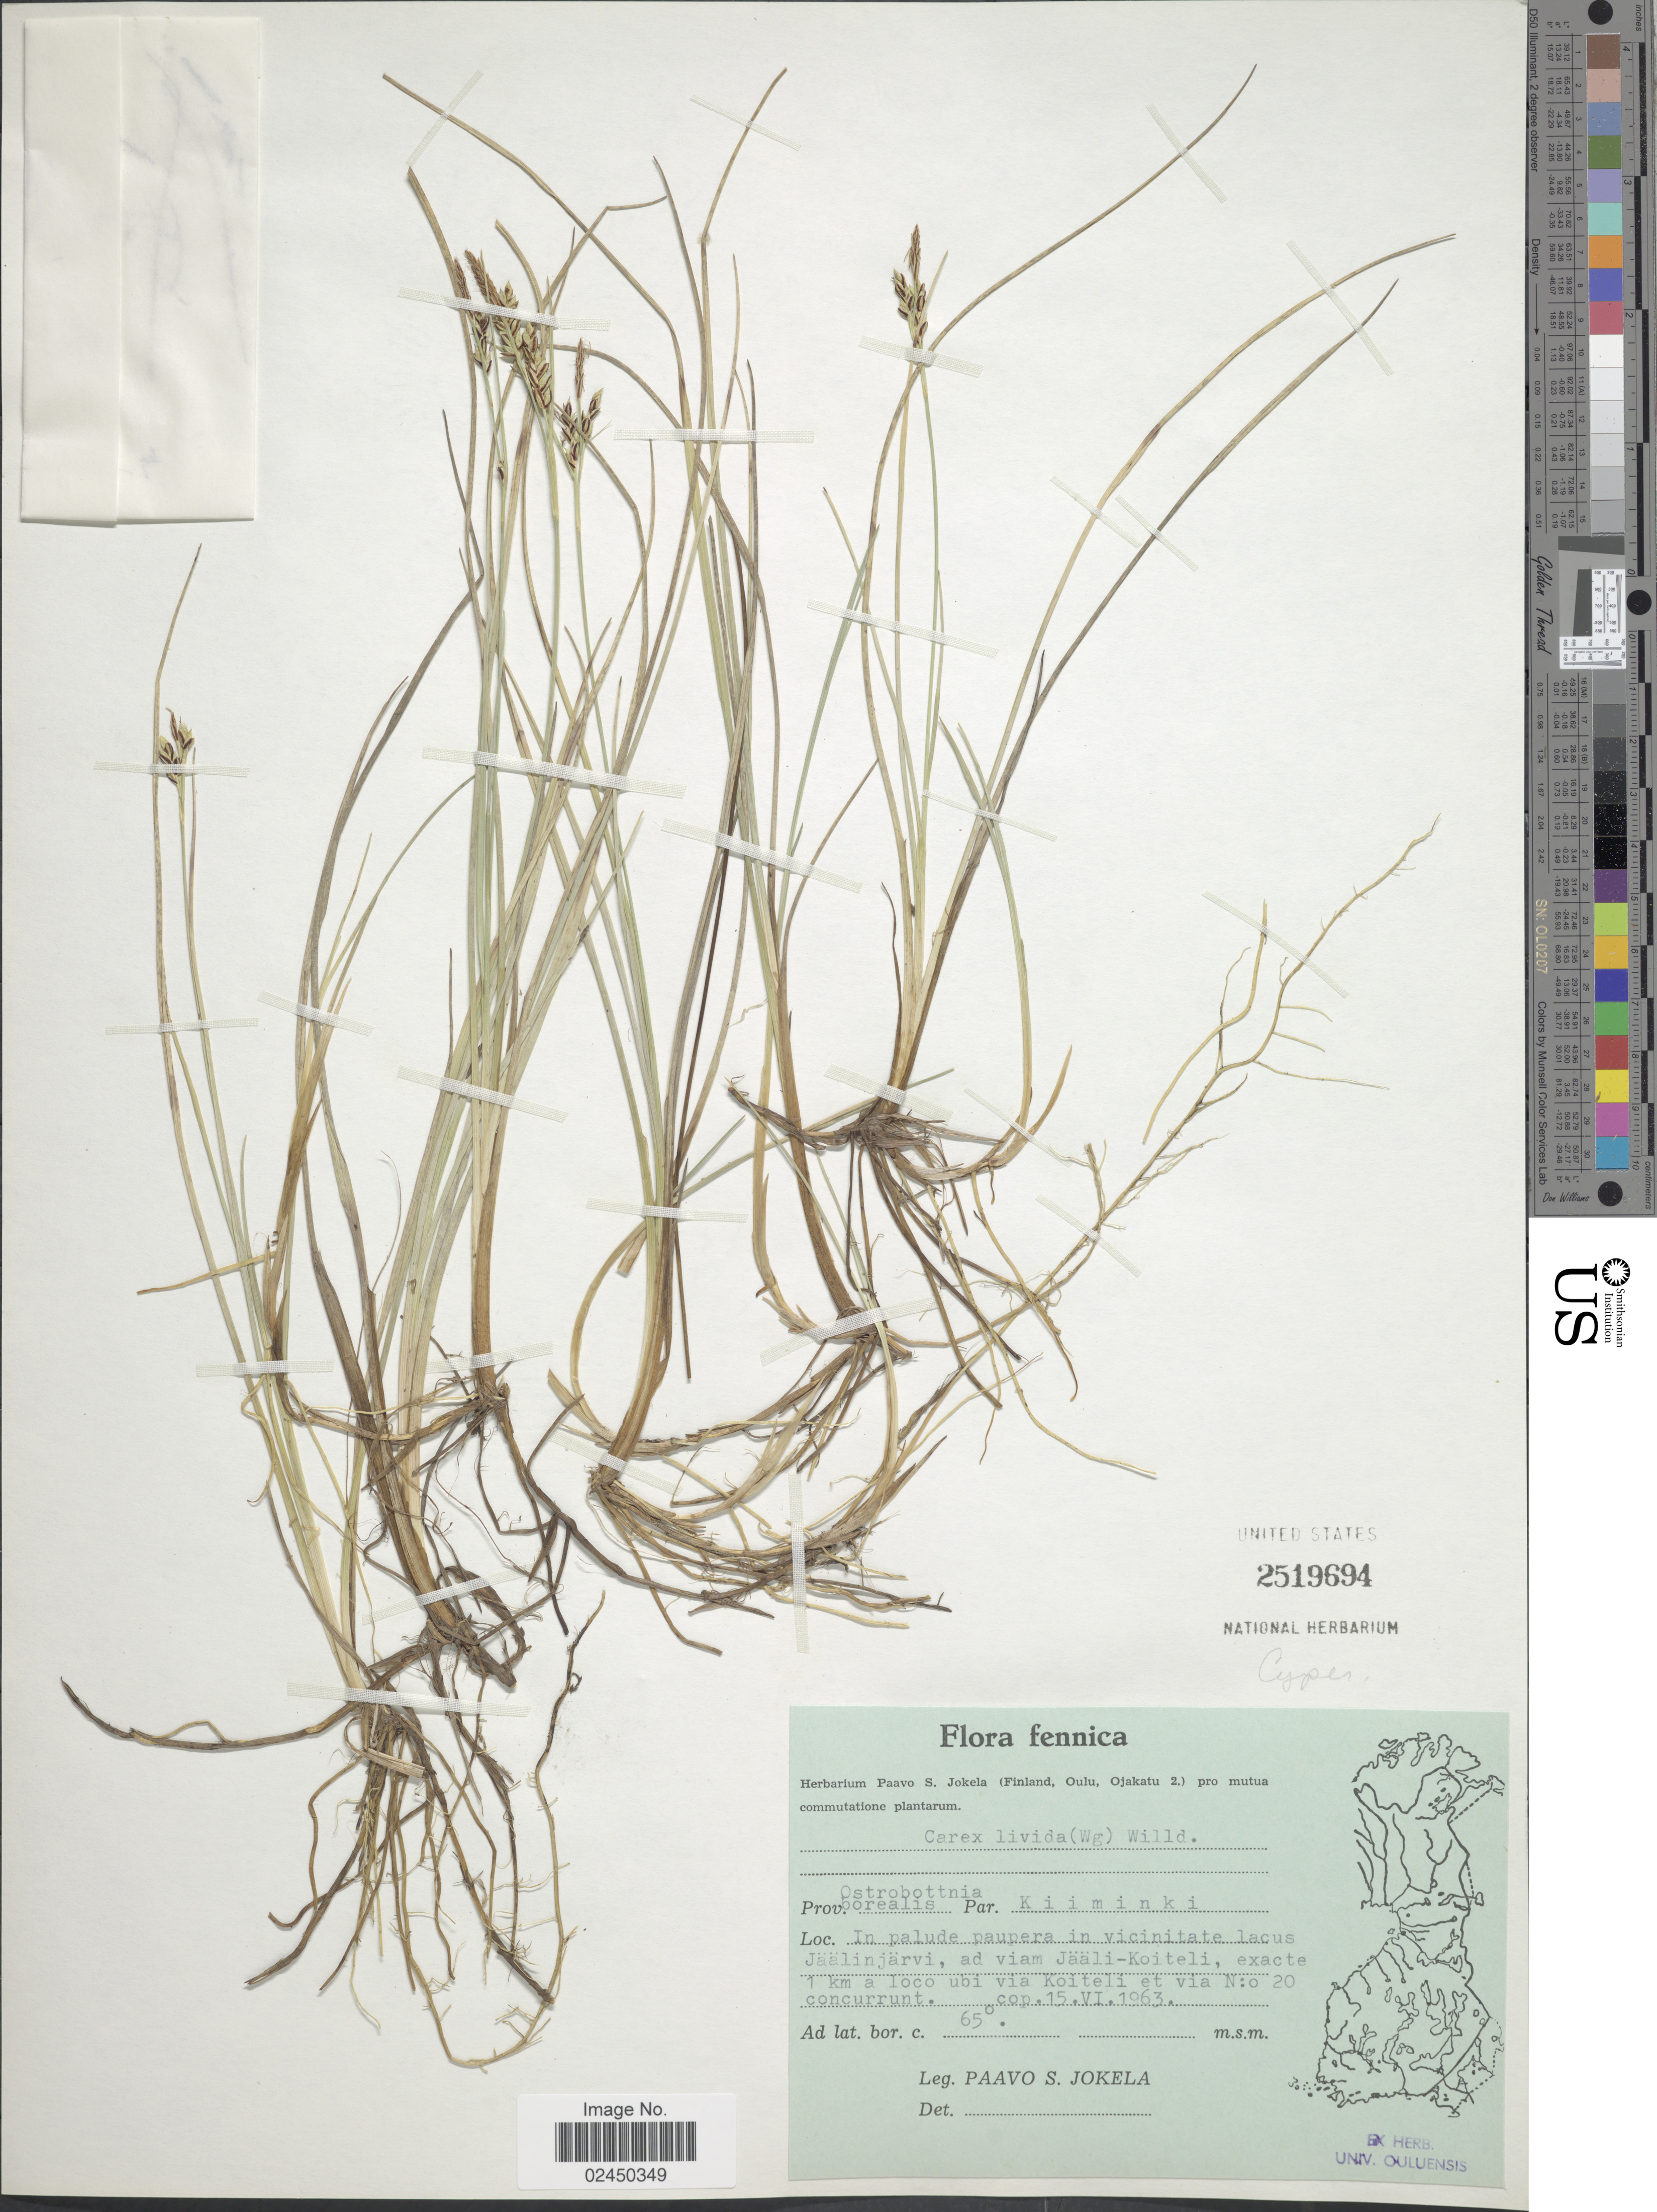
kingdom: Plantae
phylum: Tracheophyta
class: Liliopsida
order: Poales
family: Cyperaceae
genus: Carex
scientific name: Carex livida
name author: (Wahlenb.) Willd.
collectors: P. Jokela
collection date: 1963-06-15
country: Finland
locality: Fennica, Provincia Ostrbottnia borealis, Kiiminki, In palude paupera in vicinitate lacus Jaalinjarvi, ad viam Jaali-Koiteli, exacte 1 km a loco ubi via Koiteli et via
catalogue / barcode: US 2519694